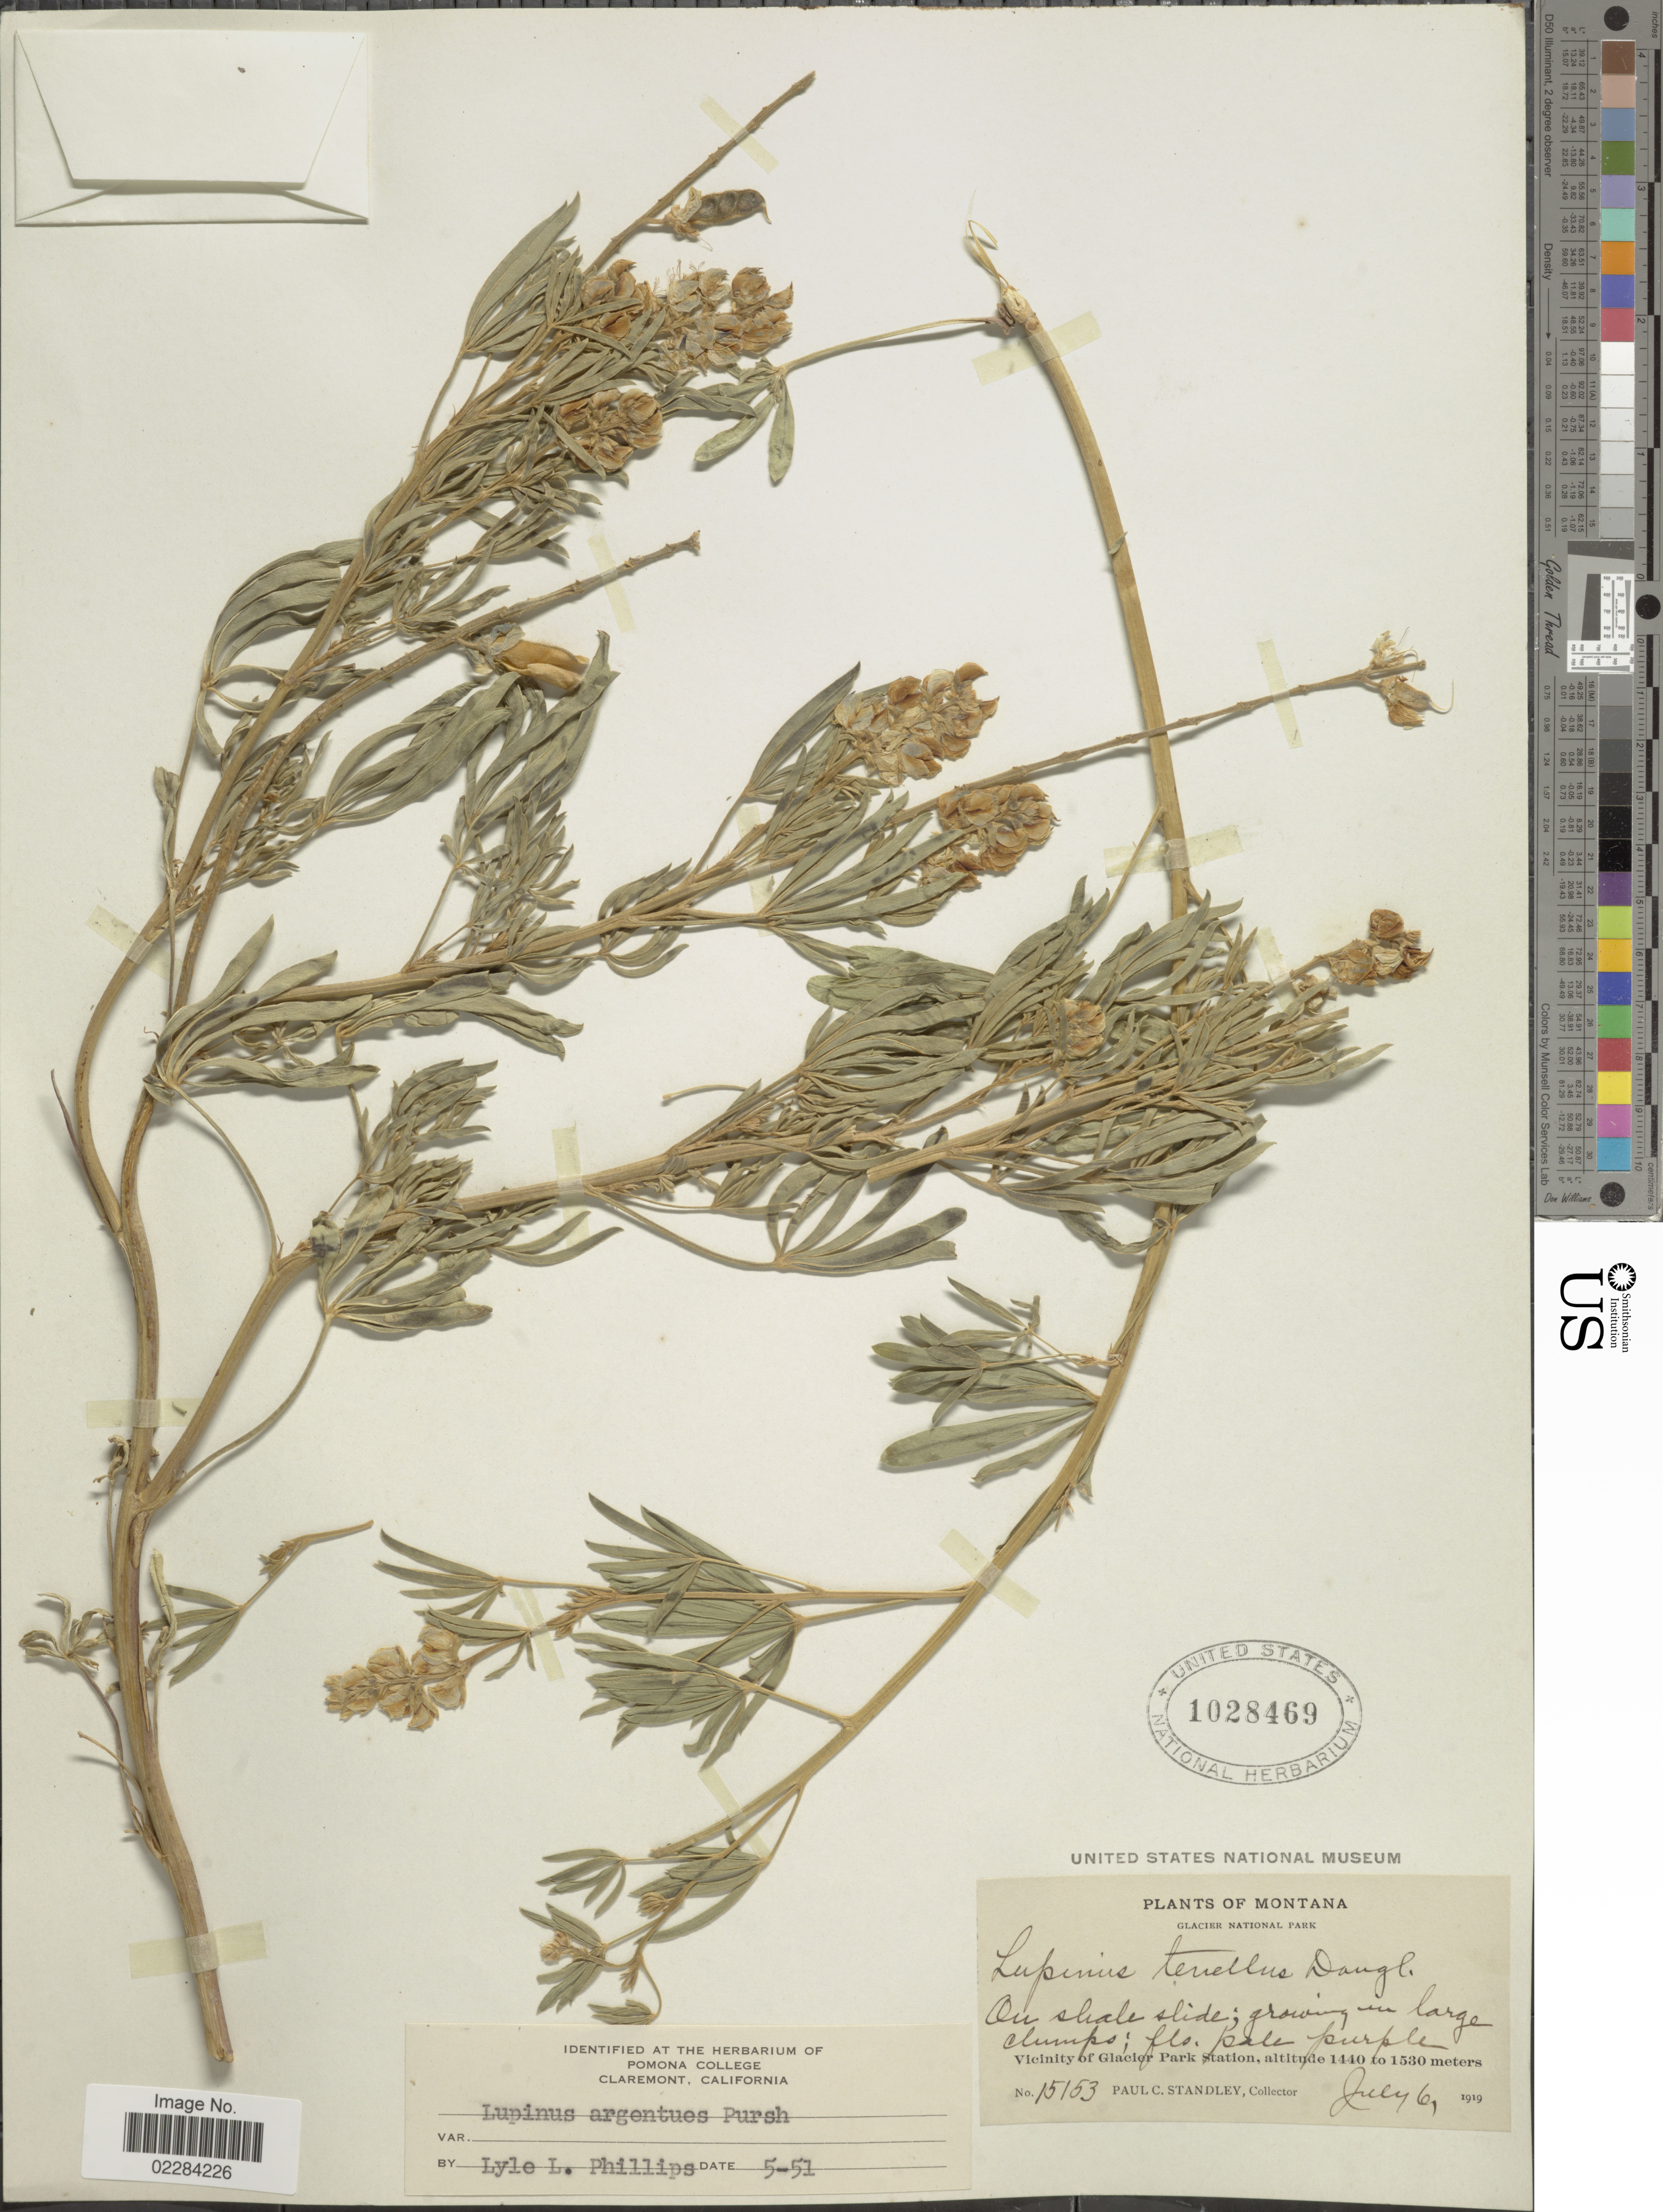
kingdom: Plantae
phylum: Tracheophyta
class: Magnoliopsida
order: Fabales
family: Fabaceae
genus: Lupinus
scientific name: Lupinus argenteus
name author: Pursh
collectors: P. C. Standley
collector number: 15153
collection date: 1919-07-06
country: United States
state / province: Montana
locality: Glacier National Park. Vicinity of Glacier Park Station.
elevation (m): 1140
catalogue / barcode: US 1028469